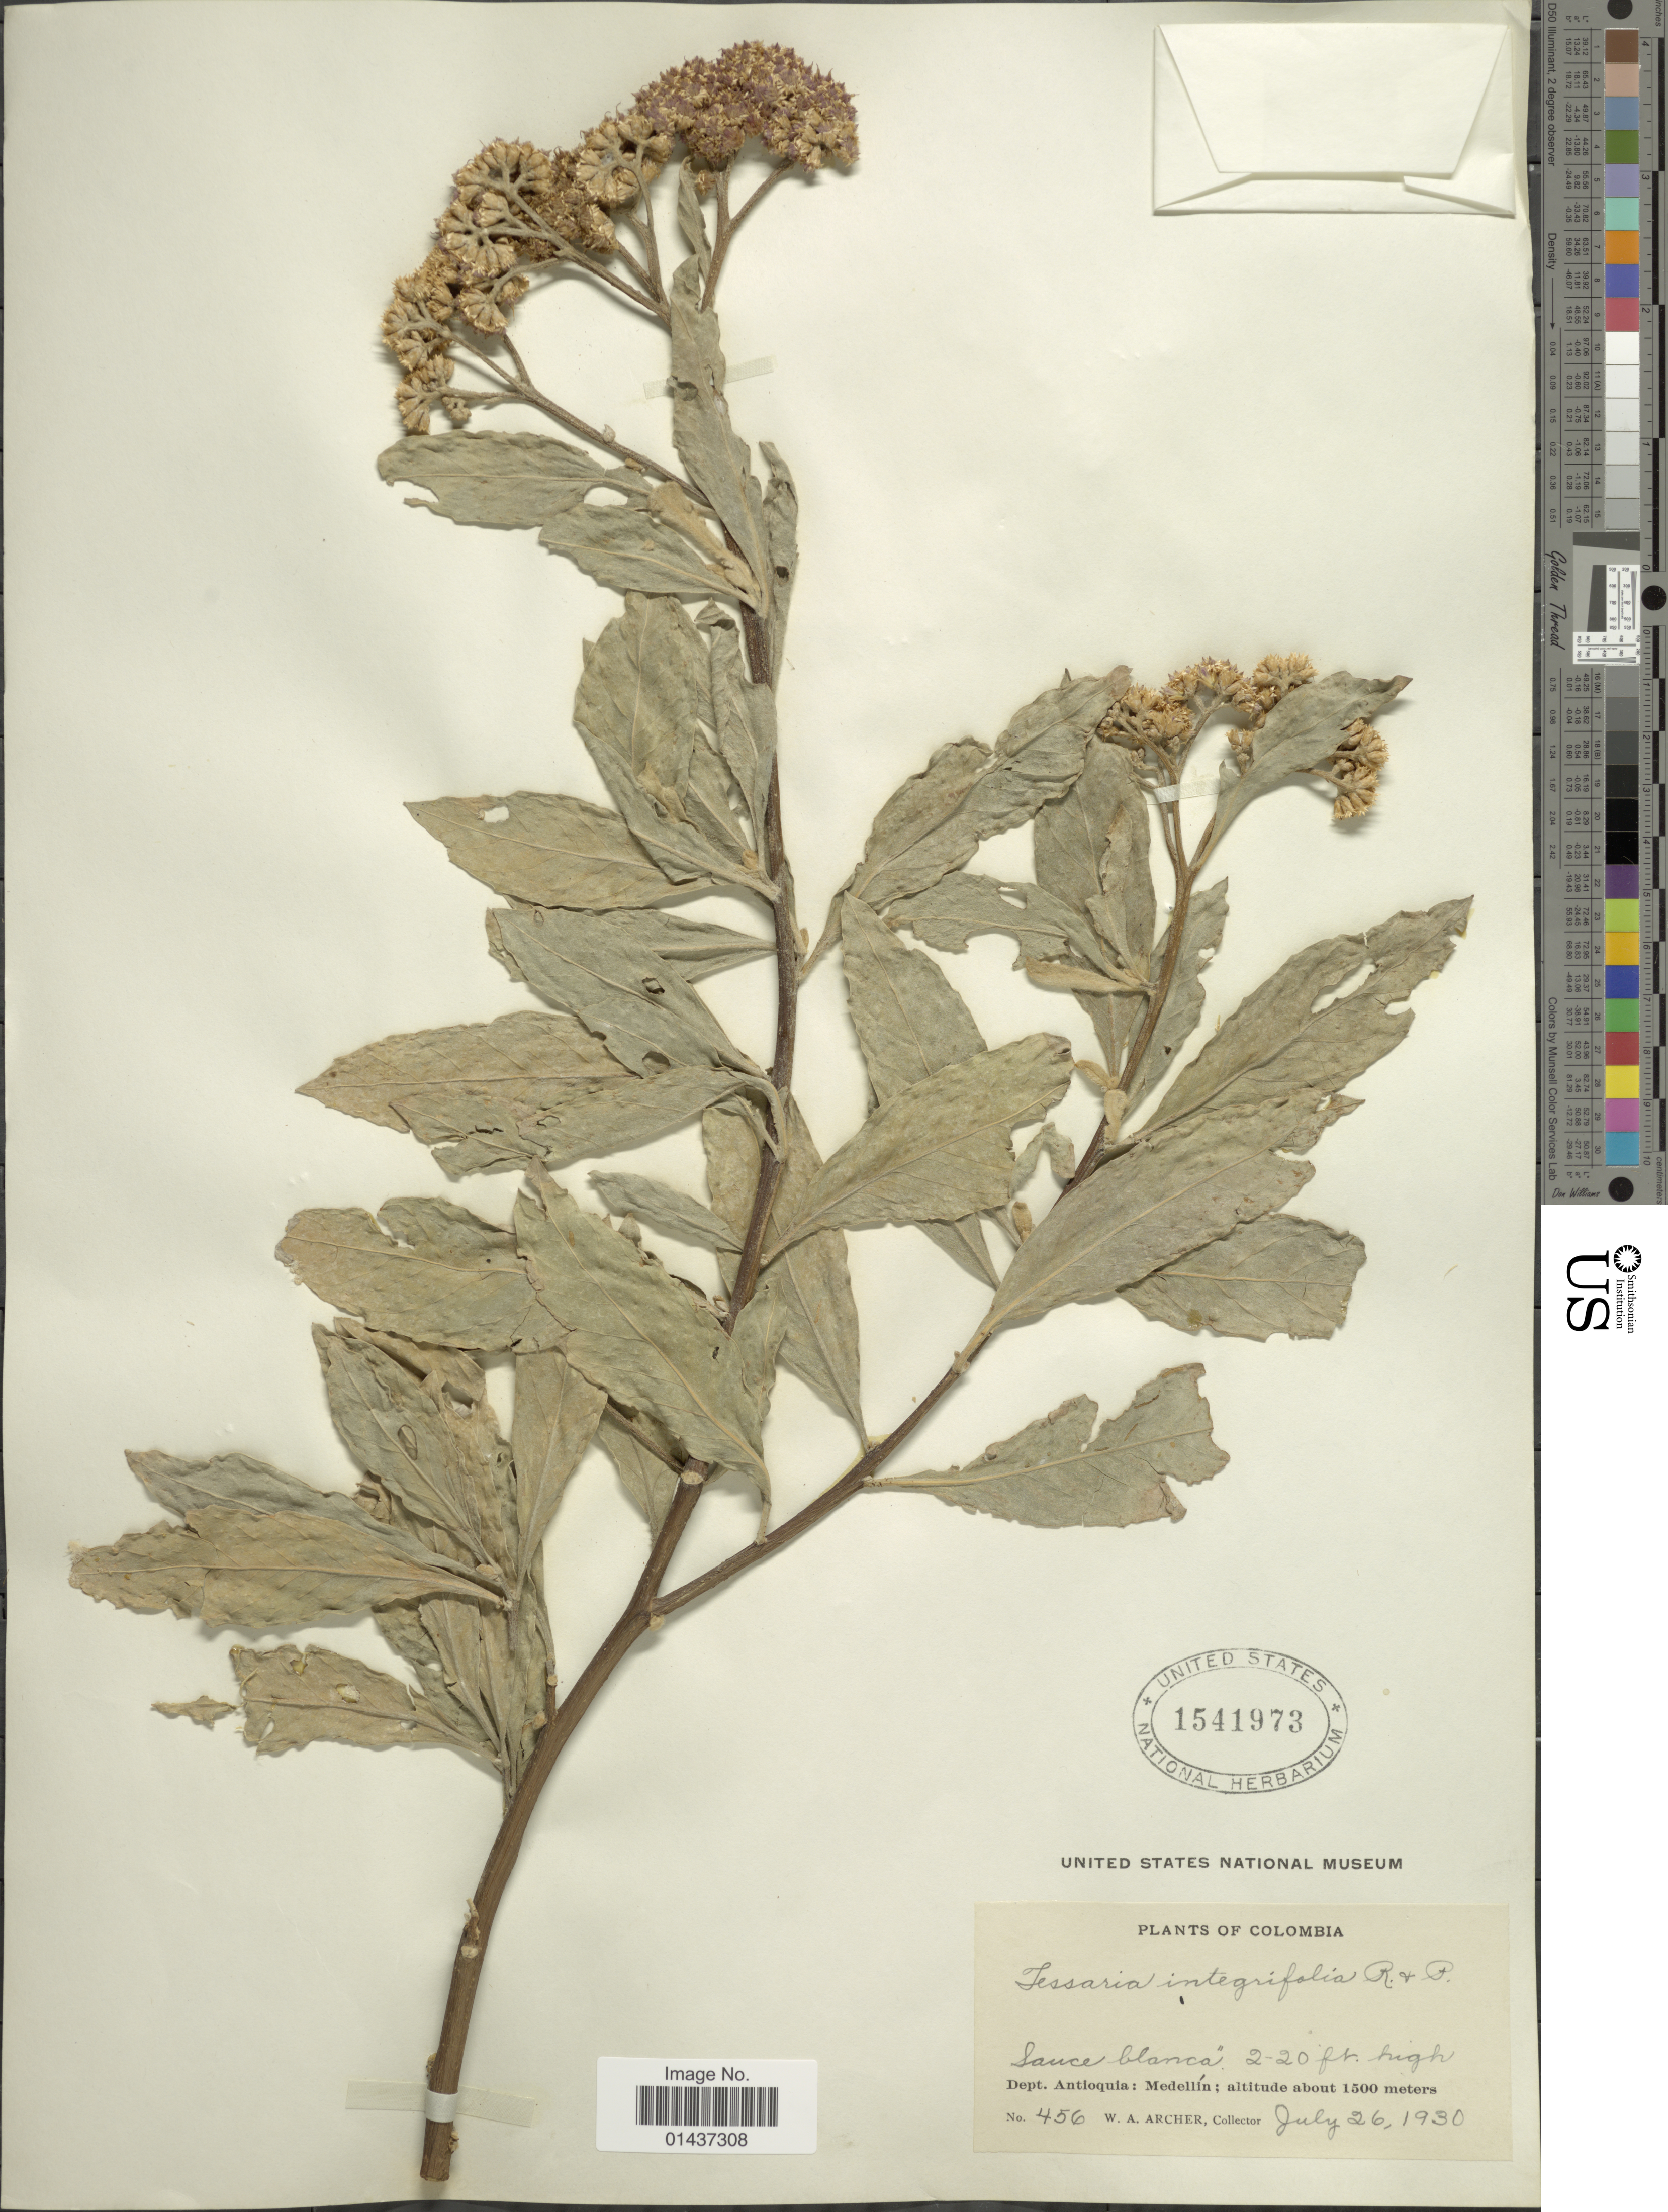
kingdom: Plantae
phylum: Tracheophyta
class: Magnoliopsida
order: Asterales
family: Asteraceae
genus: Tessaria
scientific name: Tessaria integrifolia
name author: Ruiz & Pav.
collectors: W. A. Archer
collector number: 456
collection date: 1930-07-26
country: Colombia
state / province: Antioquia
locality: Sauce blanca, Dept. Antioquia: Medellín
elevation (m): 1500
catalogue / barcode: US 1541973